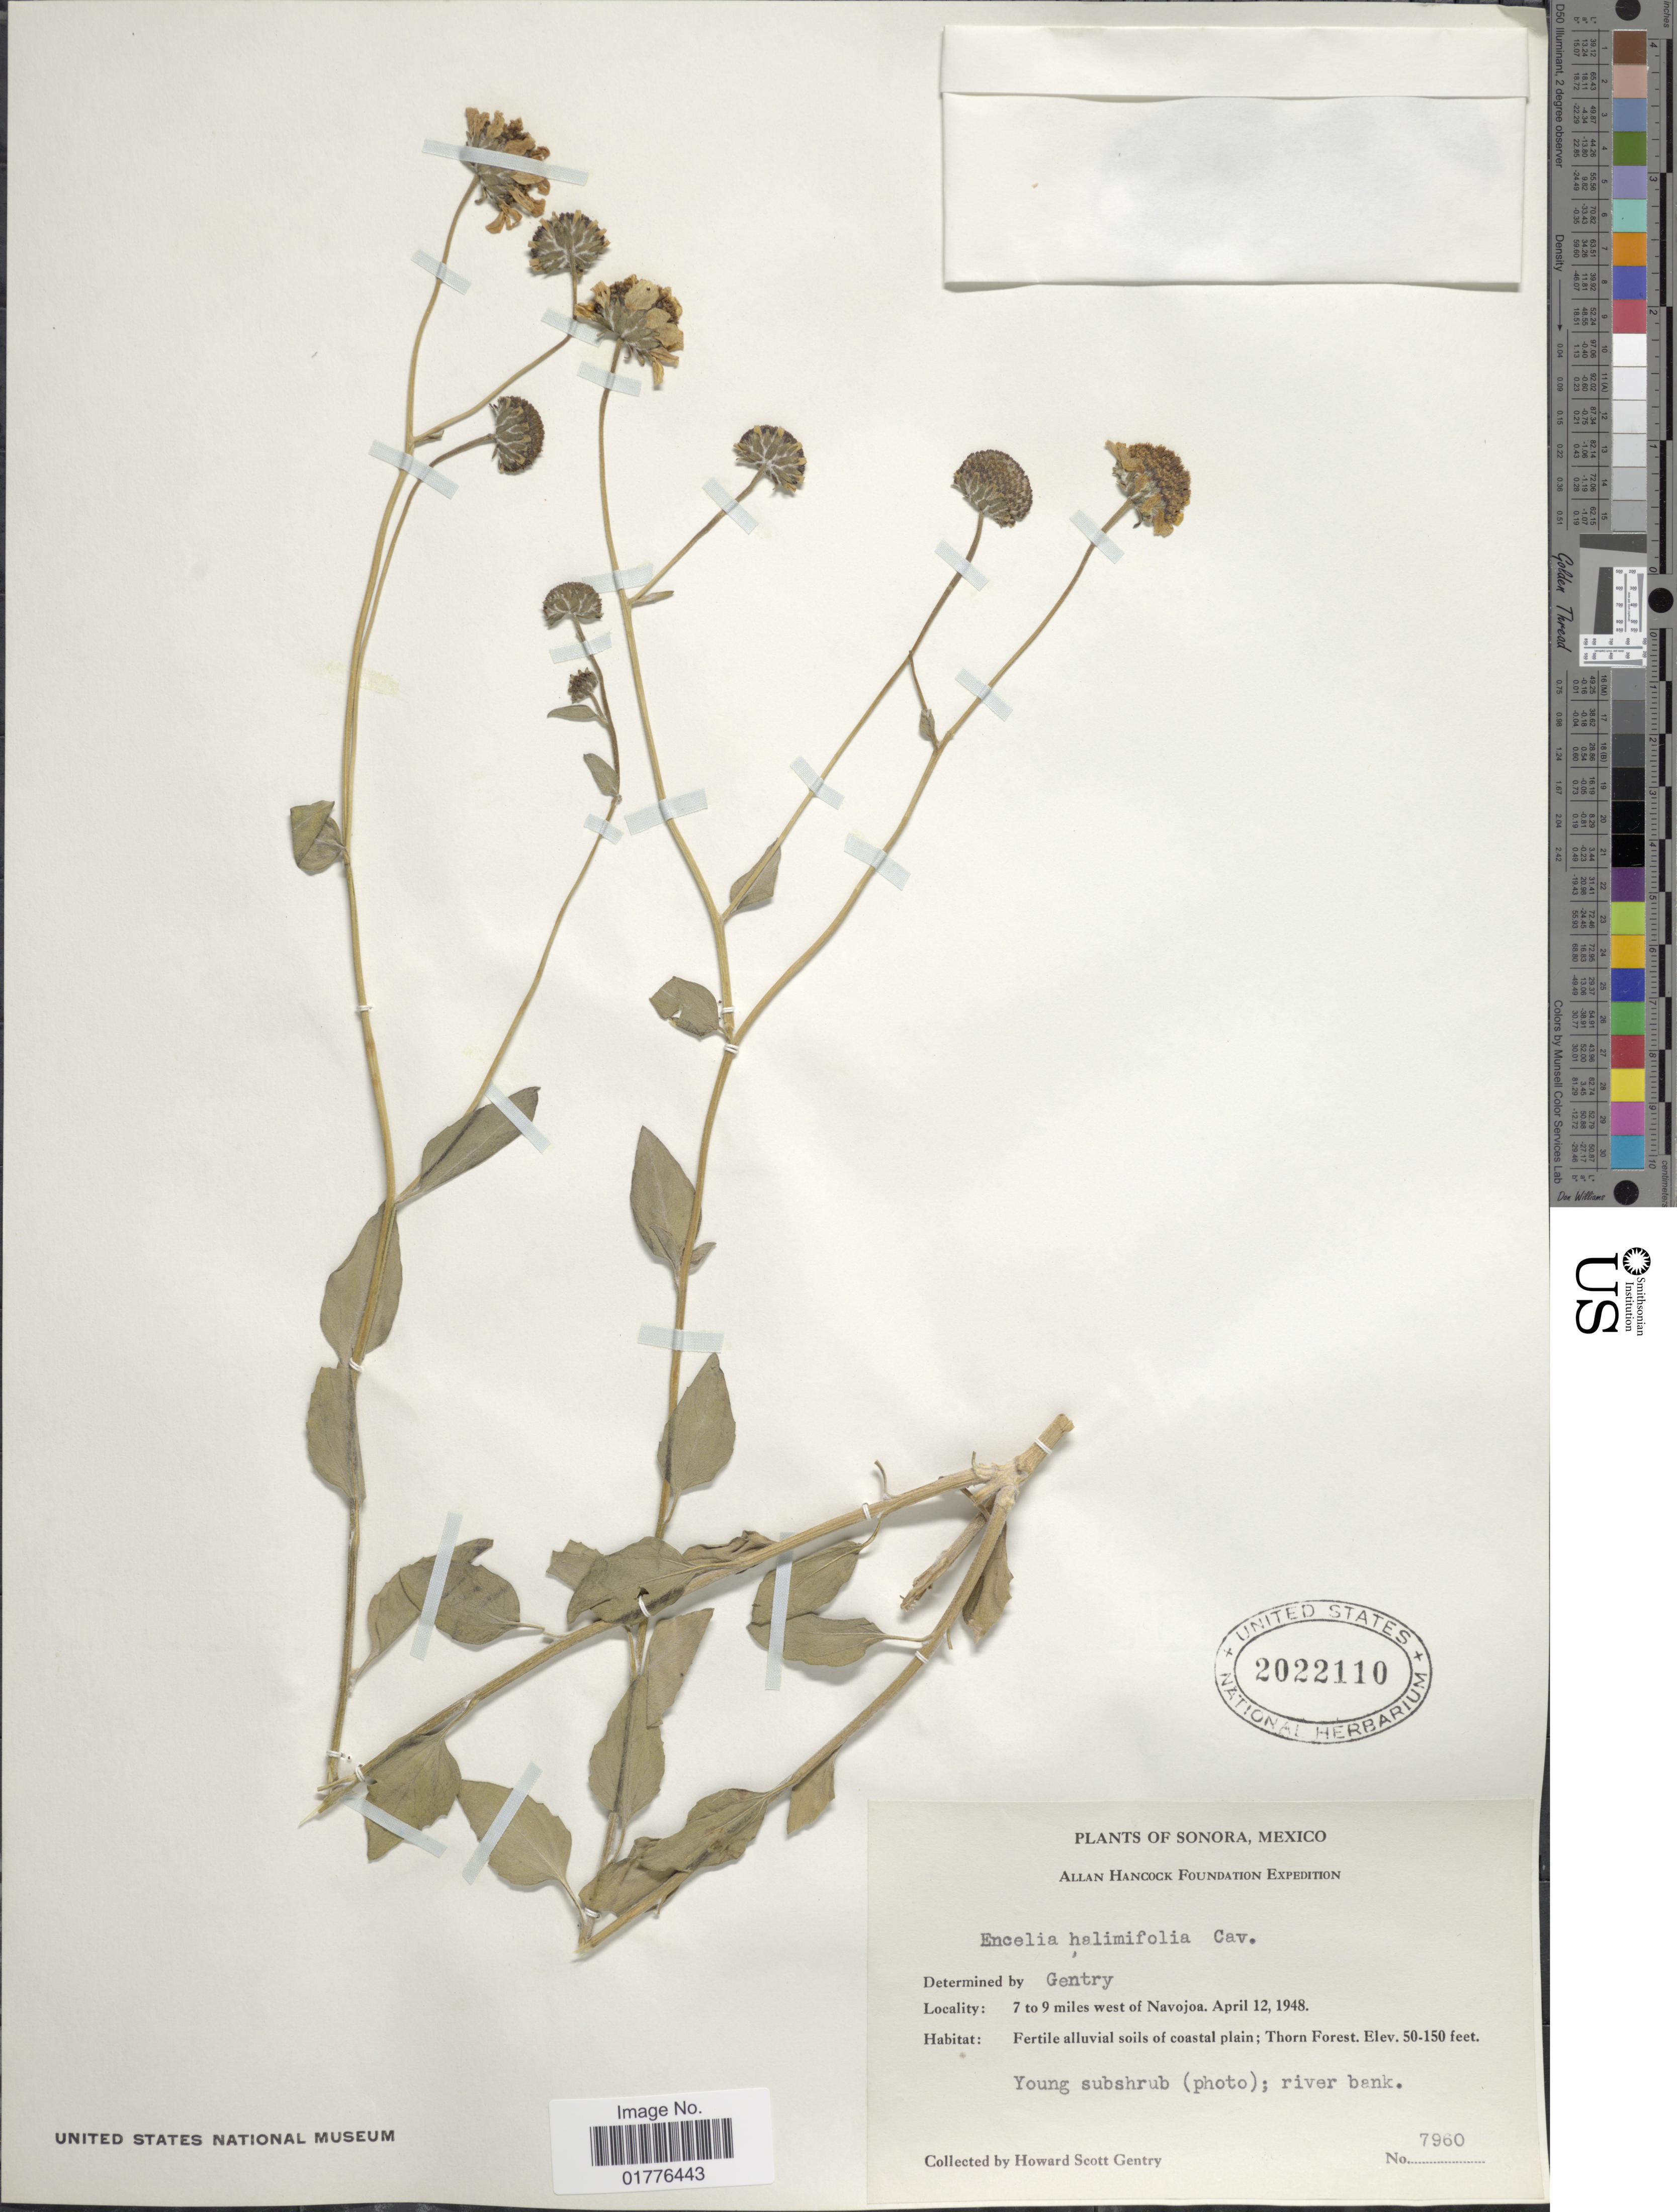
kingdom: Plantae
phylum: Tracheophyta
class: Magnoliopsida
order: Asterales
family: Asteraceae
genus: Encelia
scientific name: Encelia halimifolia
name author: Cav.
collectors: H. S. Gentry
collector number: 7960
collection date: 1948-04-12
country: Mexico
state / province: Sonora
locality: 7 to 9 miles west of Navojoa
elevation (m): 15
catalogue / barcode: US 2022110